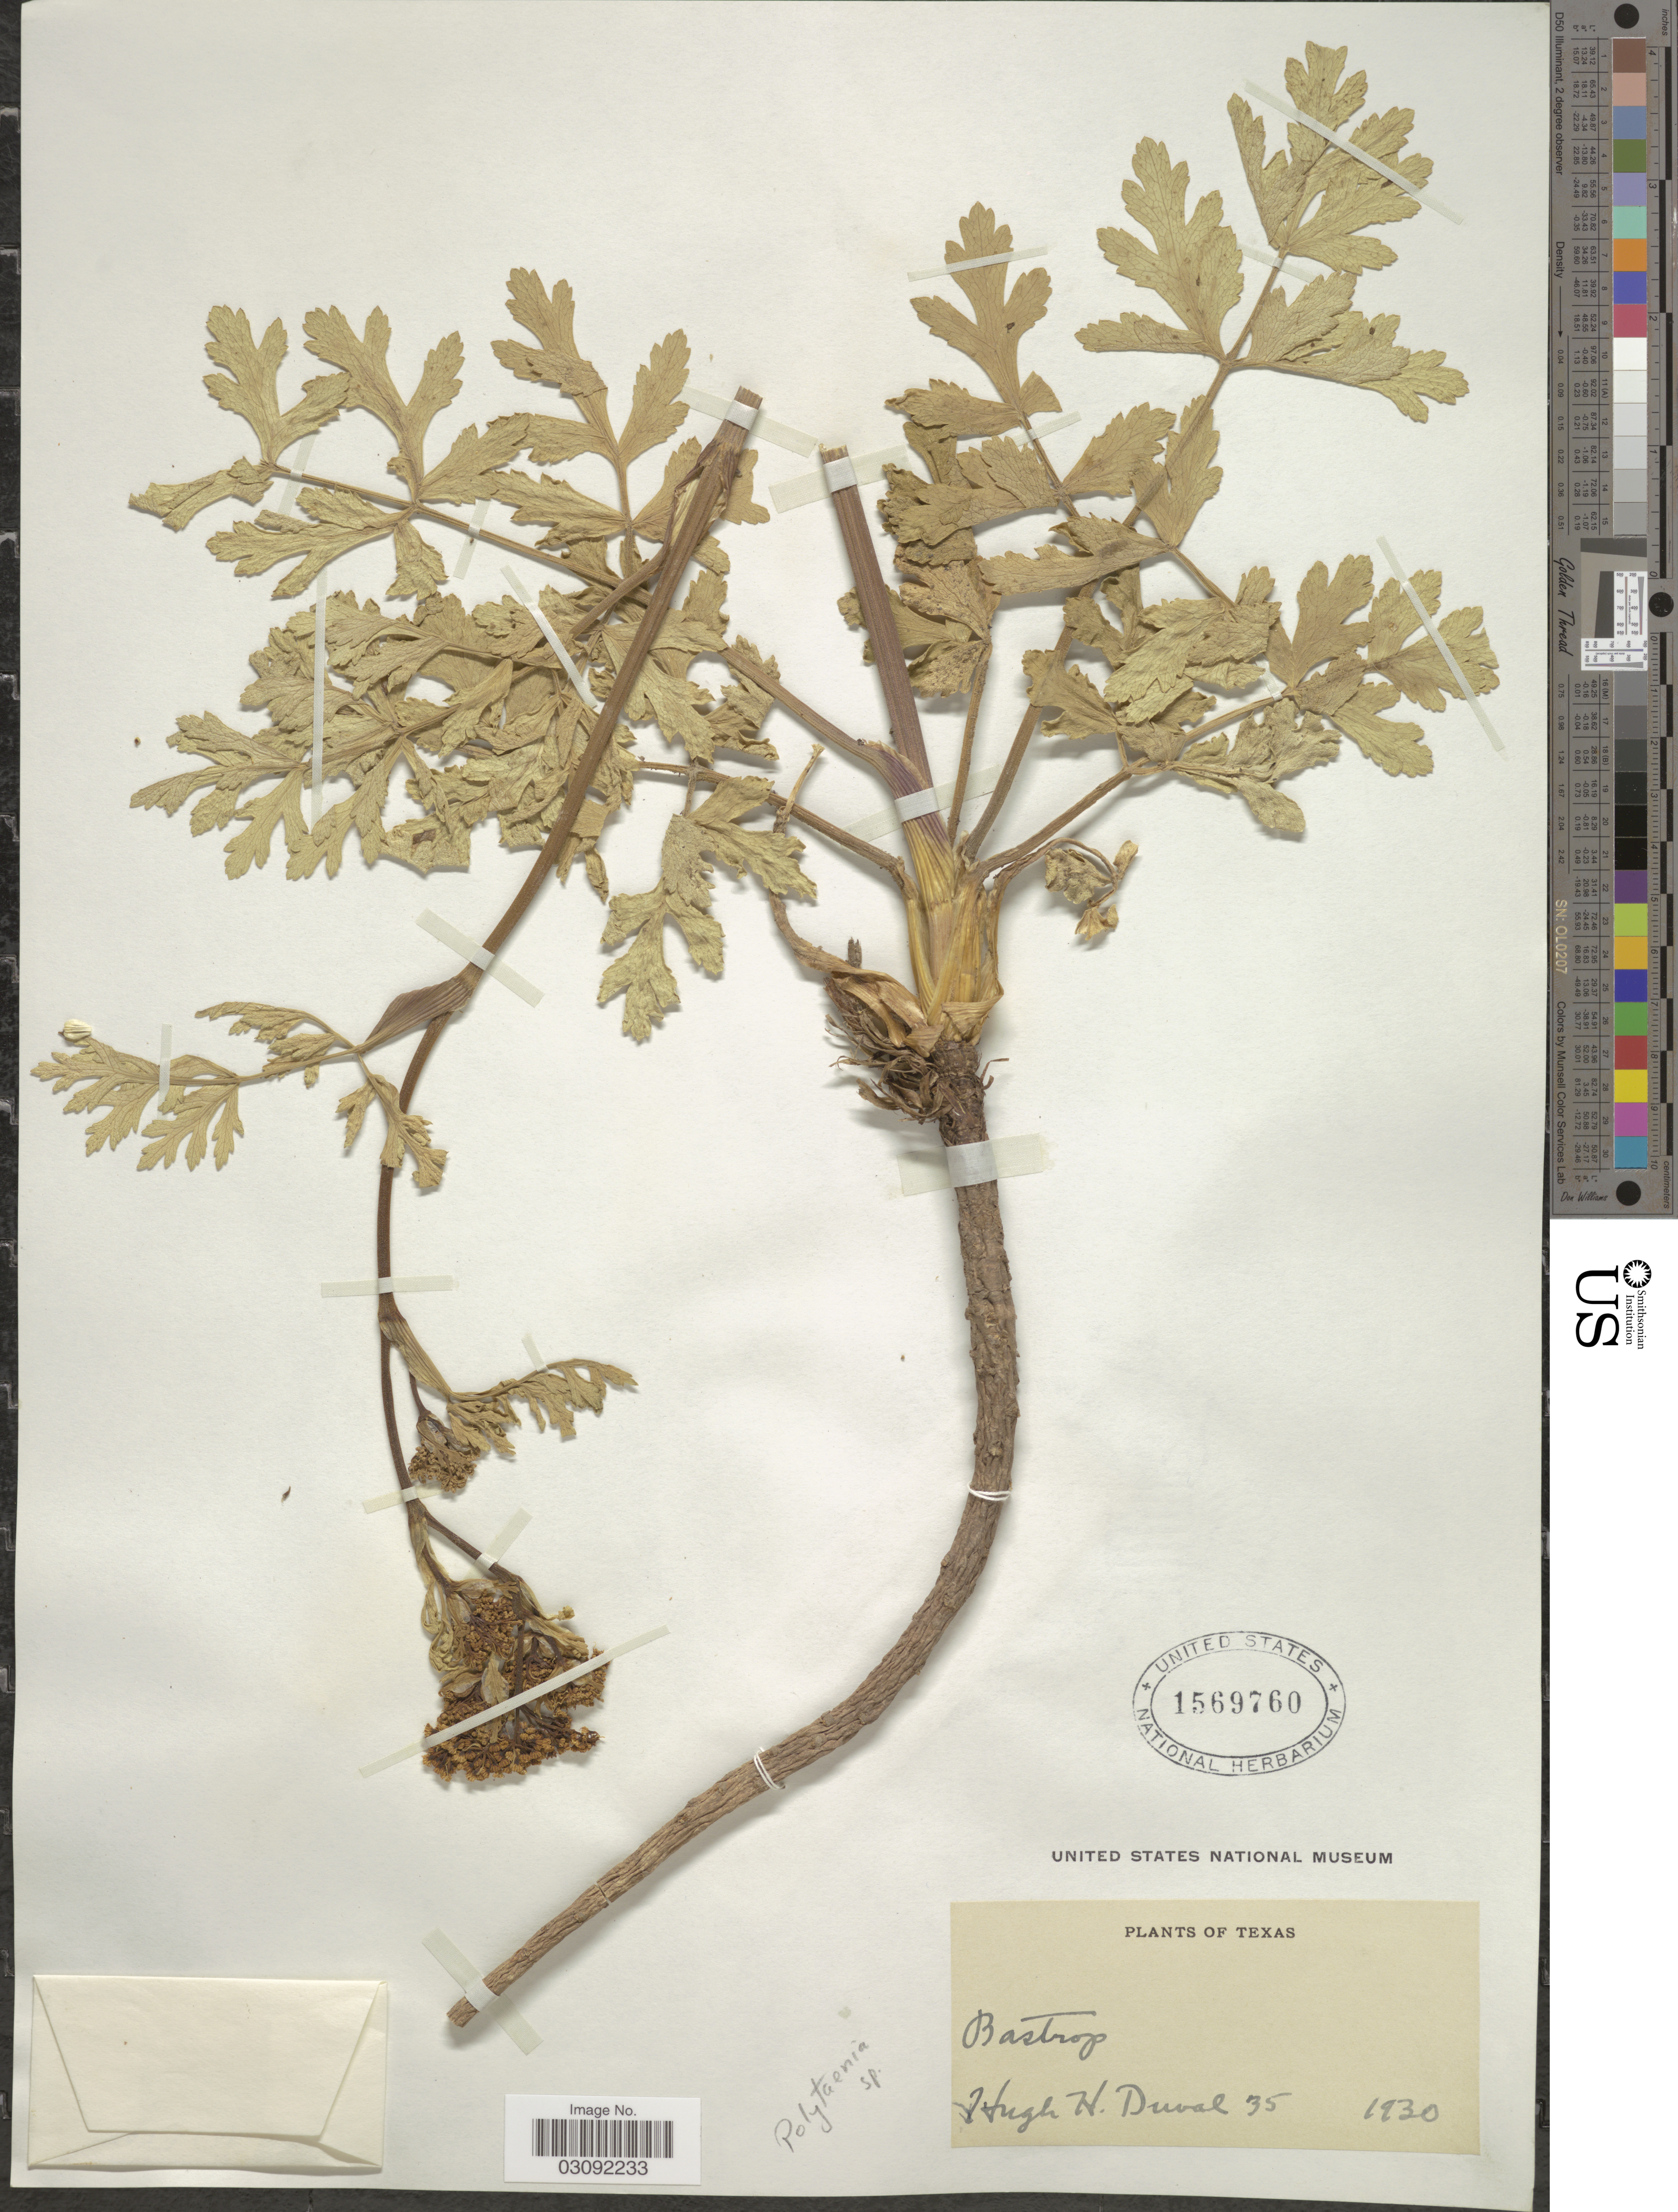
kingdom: Plantae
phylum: Tracheophyta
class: Magnoliopsida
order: Apiales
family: Apiaceae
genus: Polytaenia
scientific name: Polytaenia texana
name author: (J.M. Coult. & Rose) Mathias & Constance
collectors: H. Duval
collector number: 35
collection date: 1930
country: United States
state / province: Texas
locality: Bastrop.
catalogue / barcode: US 1569760